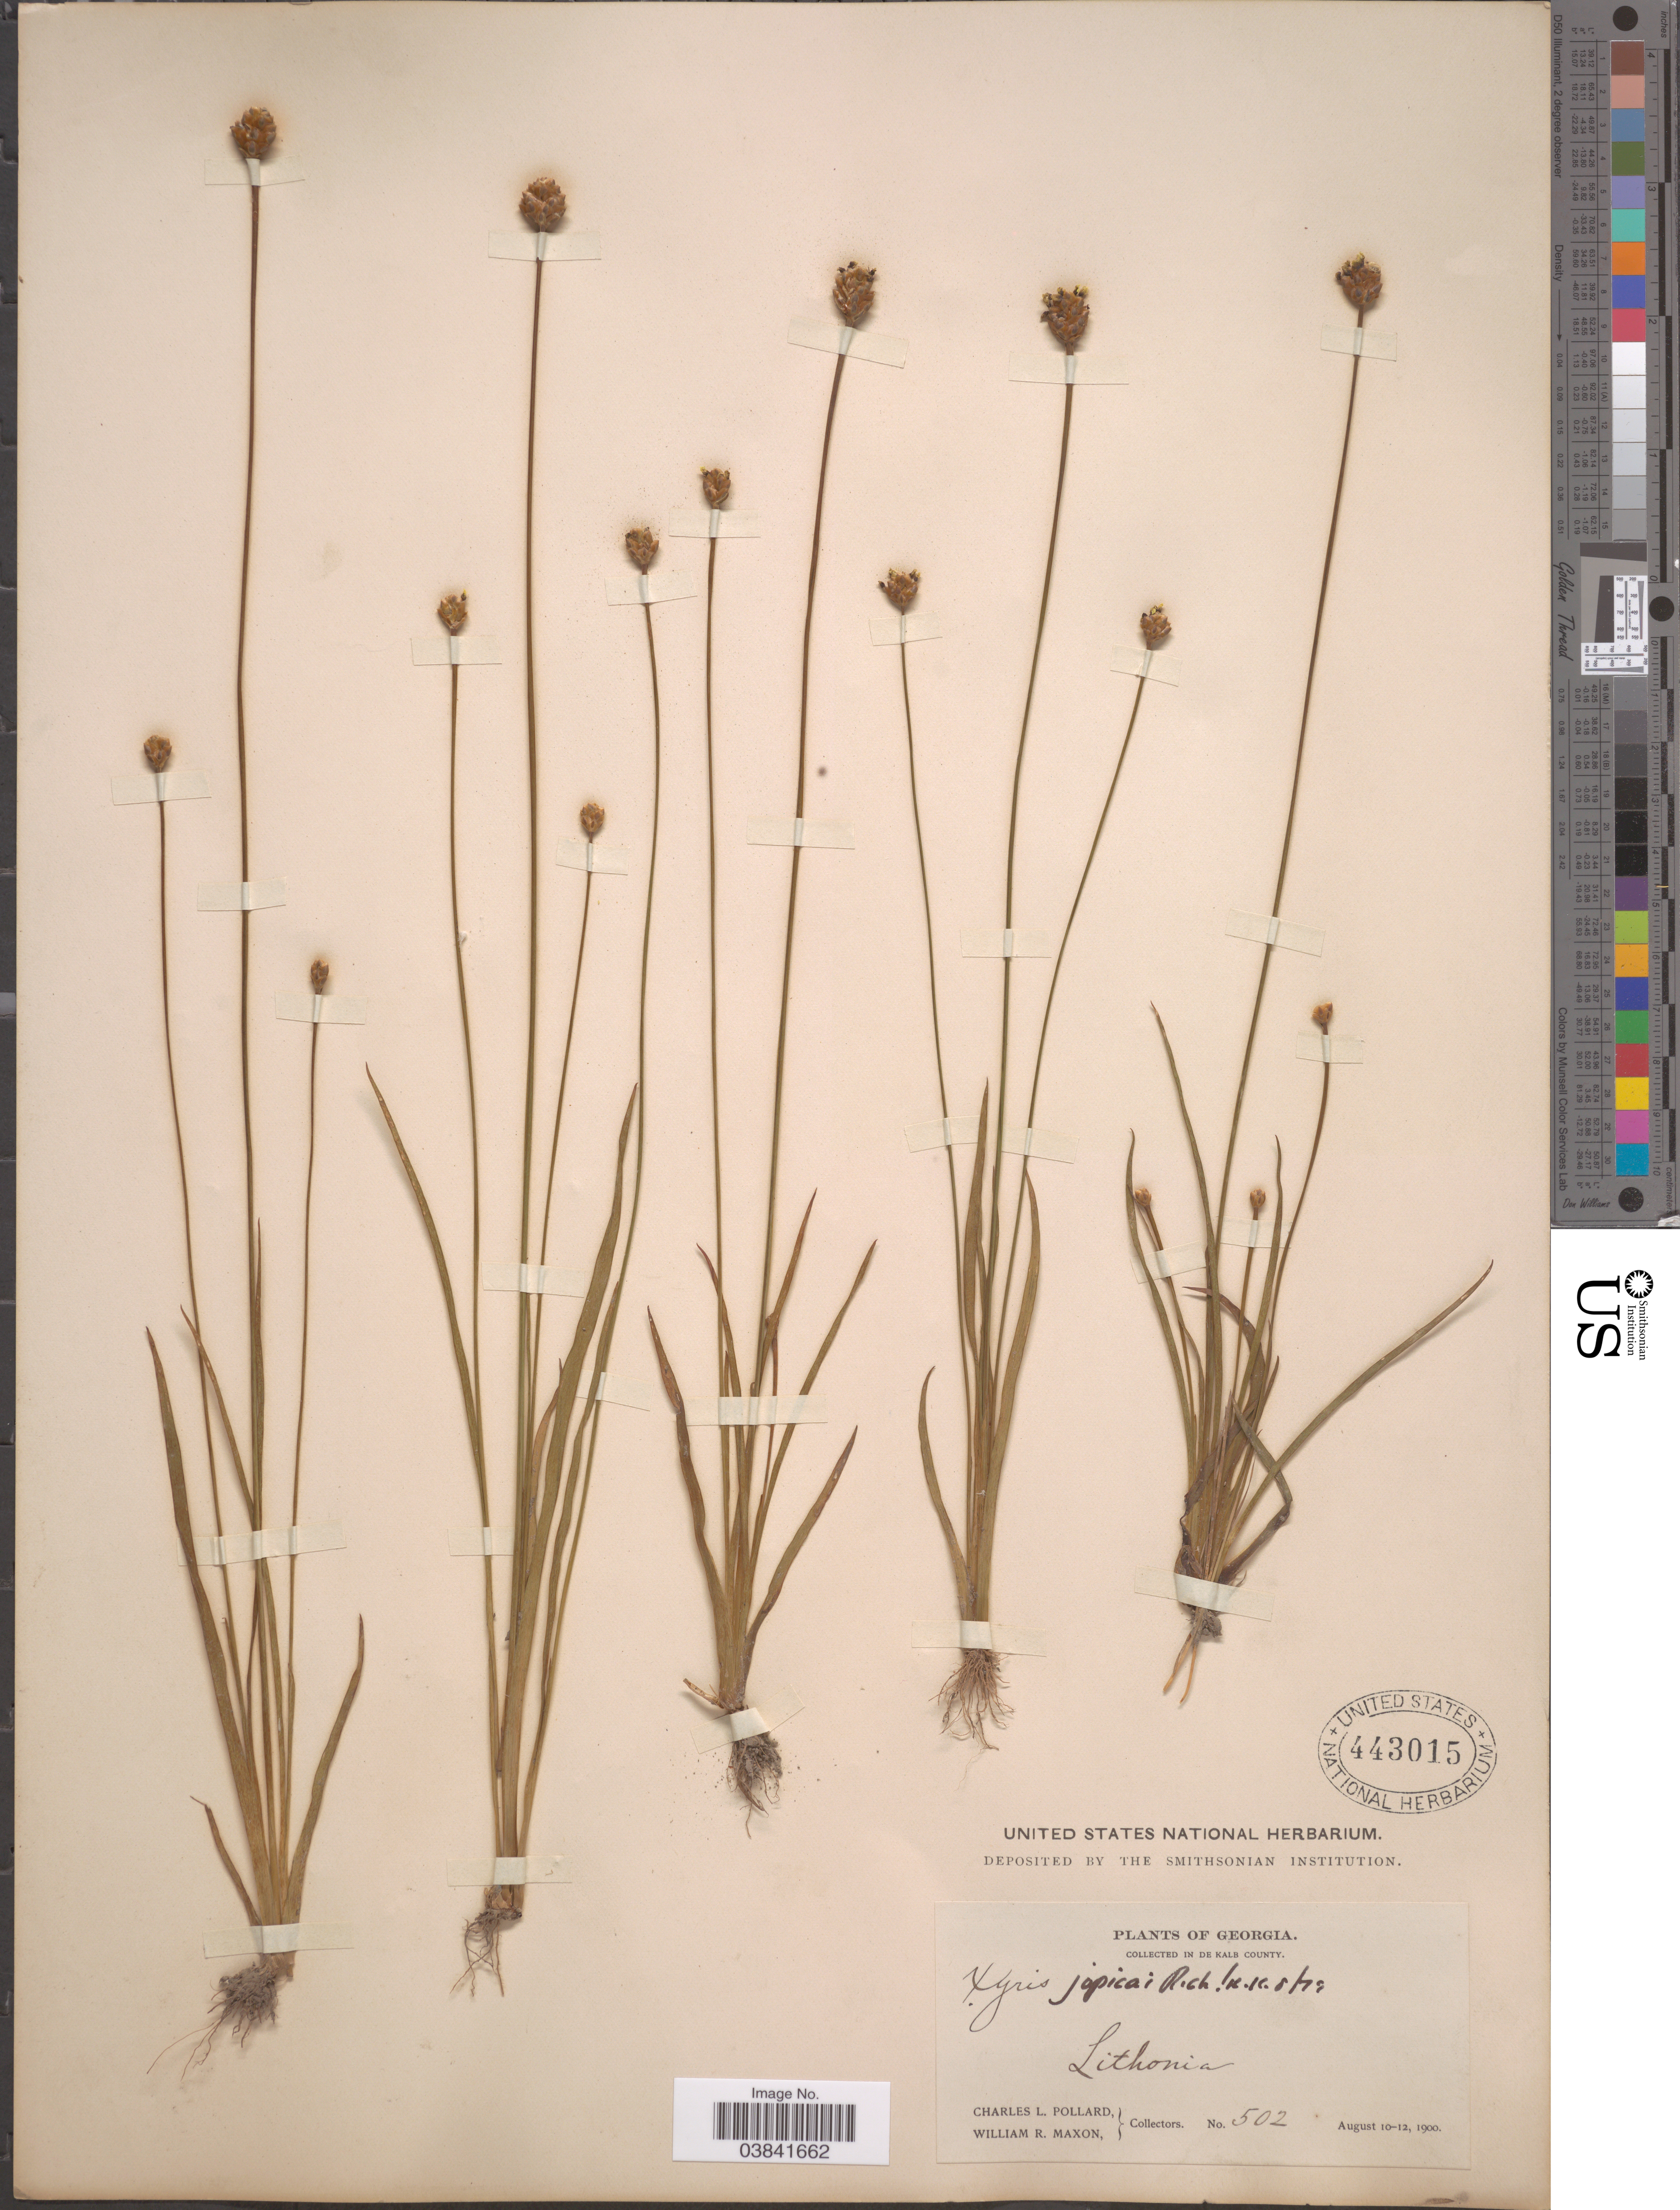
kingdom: Plantae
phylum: Tracheophyta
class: Liliopsida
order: Poales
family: Xyridaceae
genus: Xyris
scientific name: Xyris jupicai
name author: Rich.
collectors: C. L. Pollard & W. R. Maxon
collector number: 502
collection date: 1900-08-10/1900-08-12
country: United States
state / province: Georgia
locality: In de Kalb County. Lithonia.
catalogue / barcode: US 443015